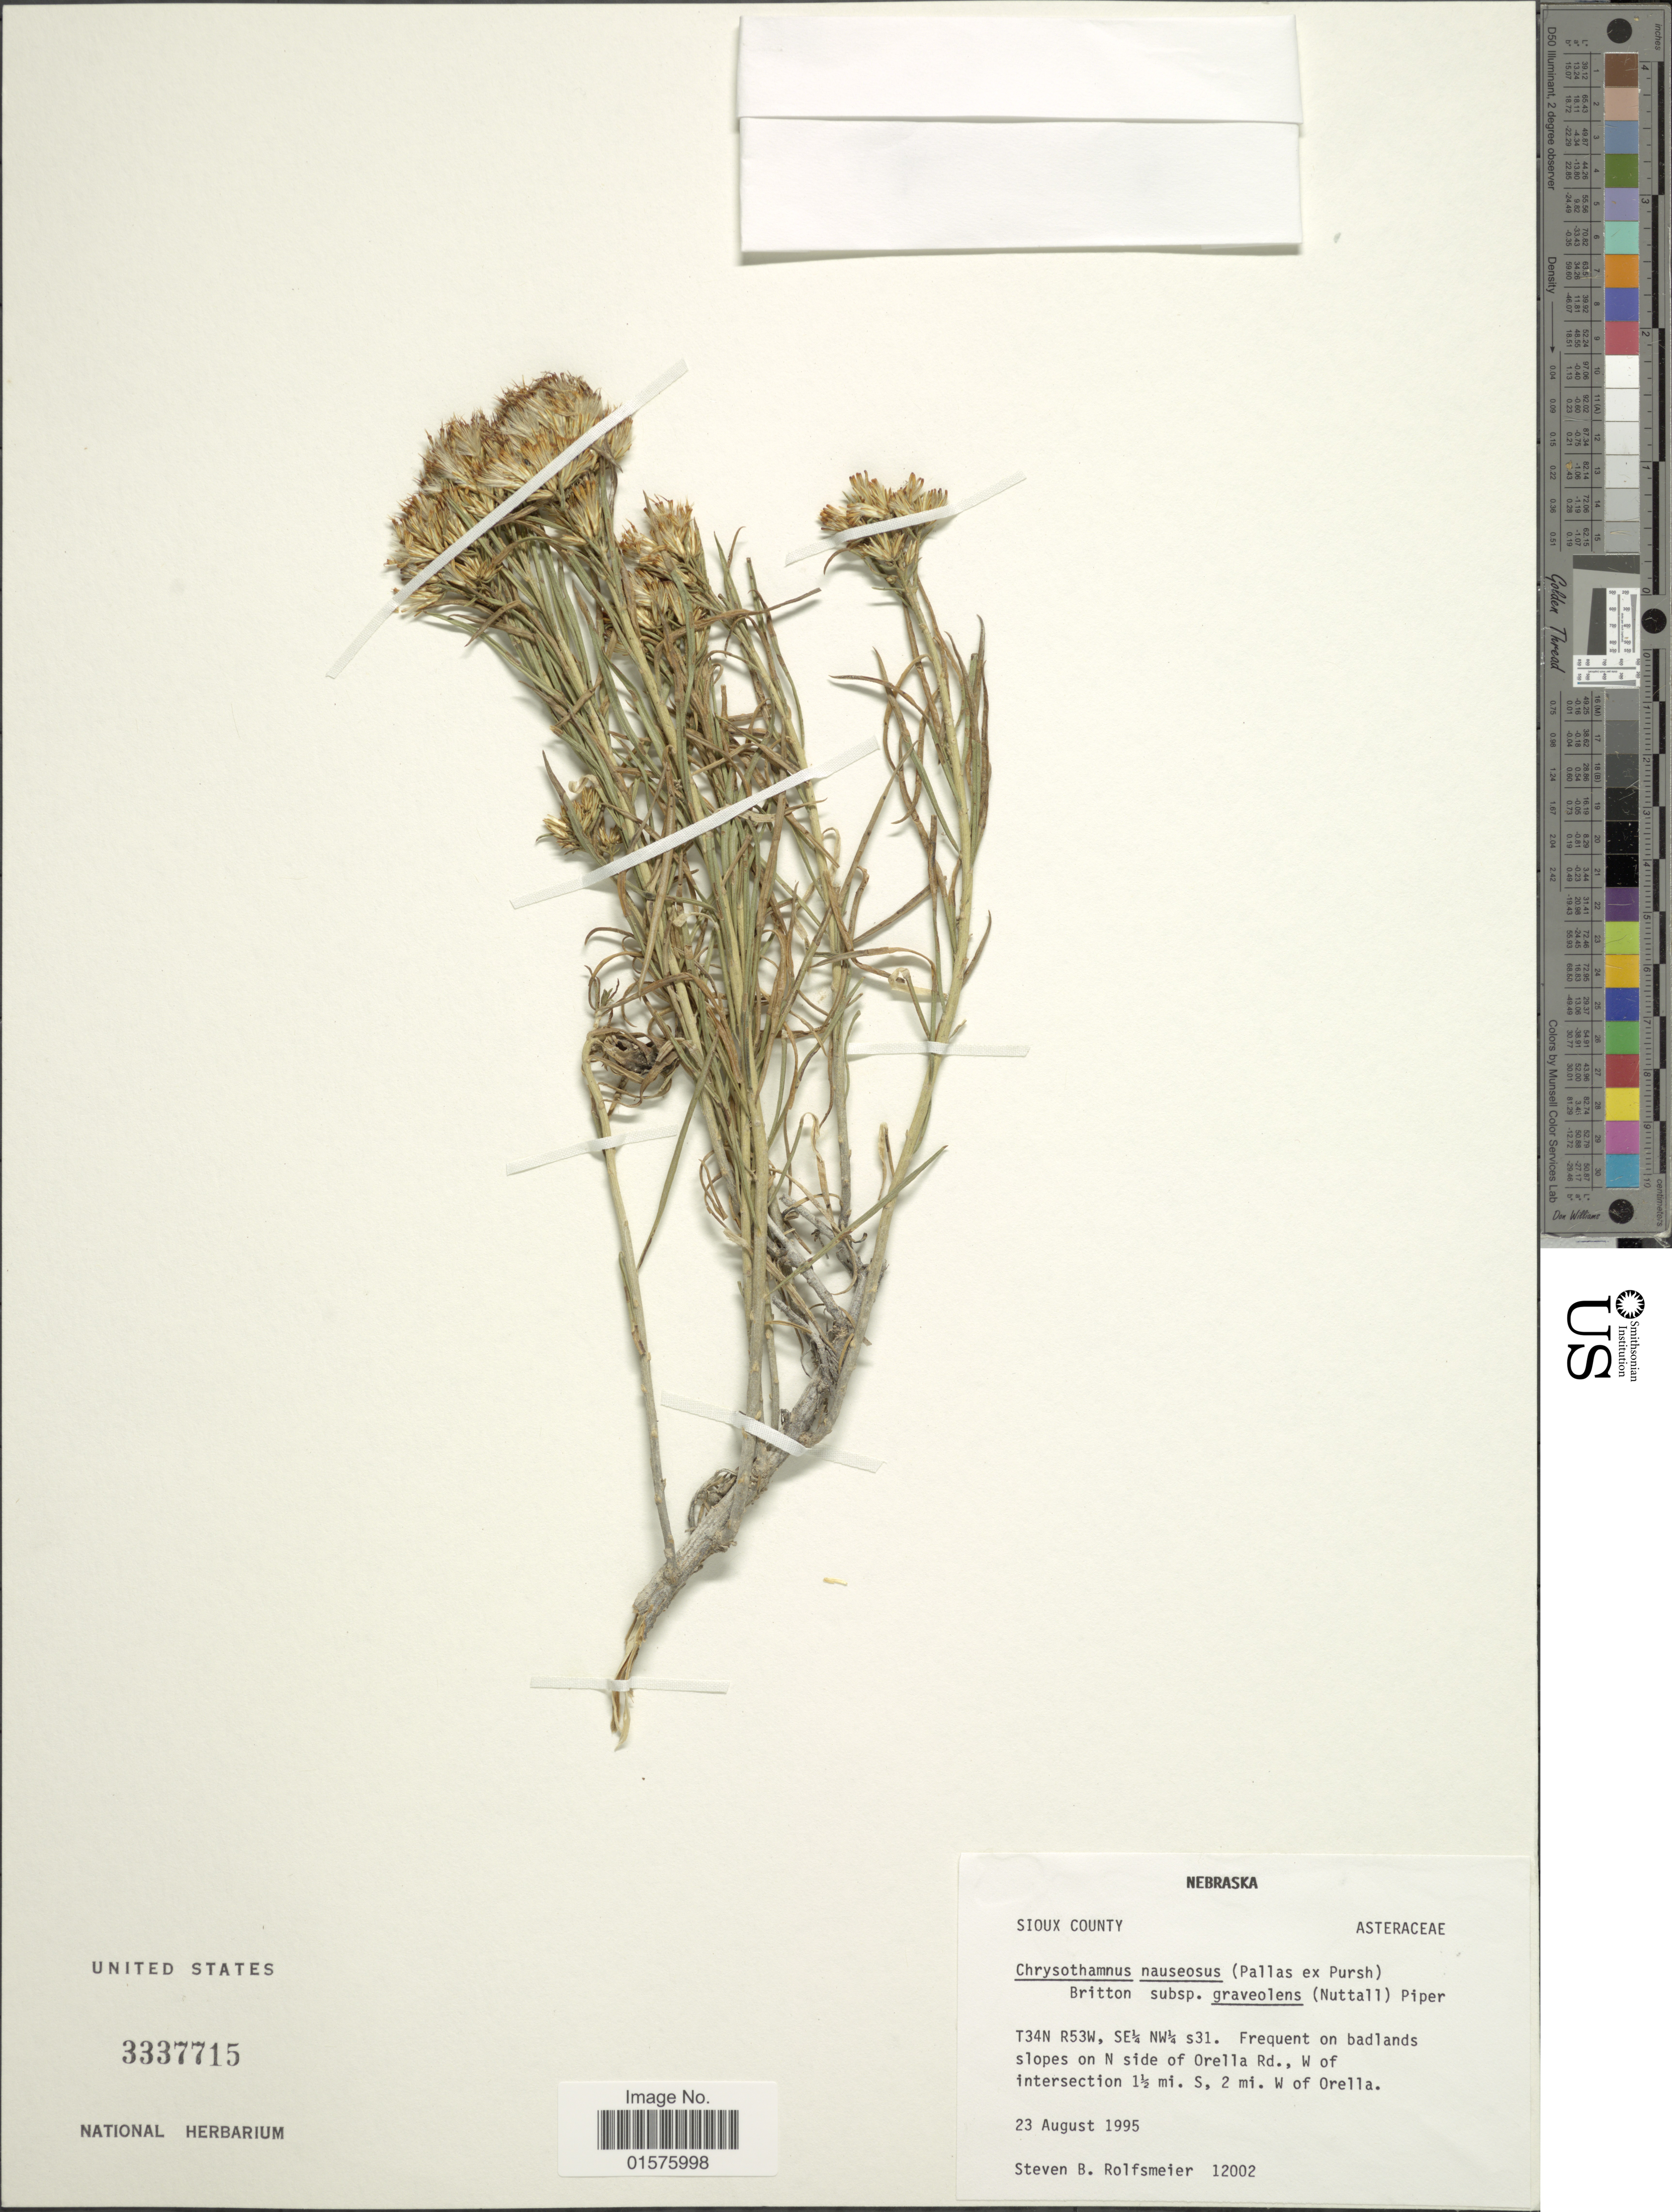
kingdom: Plantae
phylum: Tracheophyta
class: Magnoliopsida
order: Asterales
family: Asteraceae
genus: Ericameria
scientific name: Ericameria nauseosa var. graveolens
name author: (Nutt.) Reveal & Schuyler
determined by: Urbatsch, Lowell E., Curator (LSU), Louisiana State University (UNITED STATES)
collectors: S. Rolfsmeier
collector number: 12002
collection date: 1995-08-23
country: United States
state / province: Nebraska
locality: T34N R53W, SE1/4 NW 1/4 s31, son N side of Orella Rd., W of intersection 1 1/2 mi. S, 2 mi. W of Orella.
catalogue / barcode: US 3337715